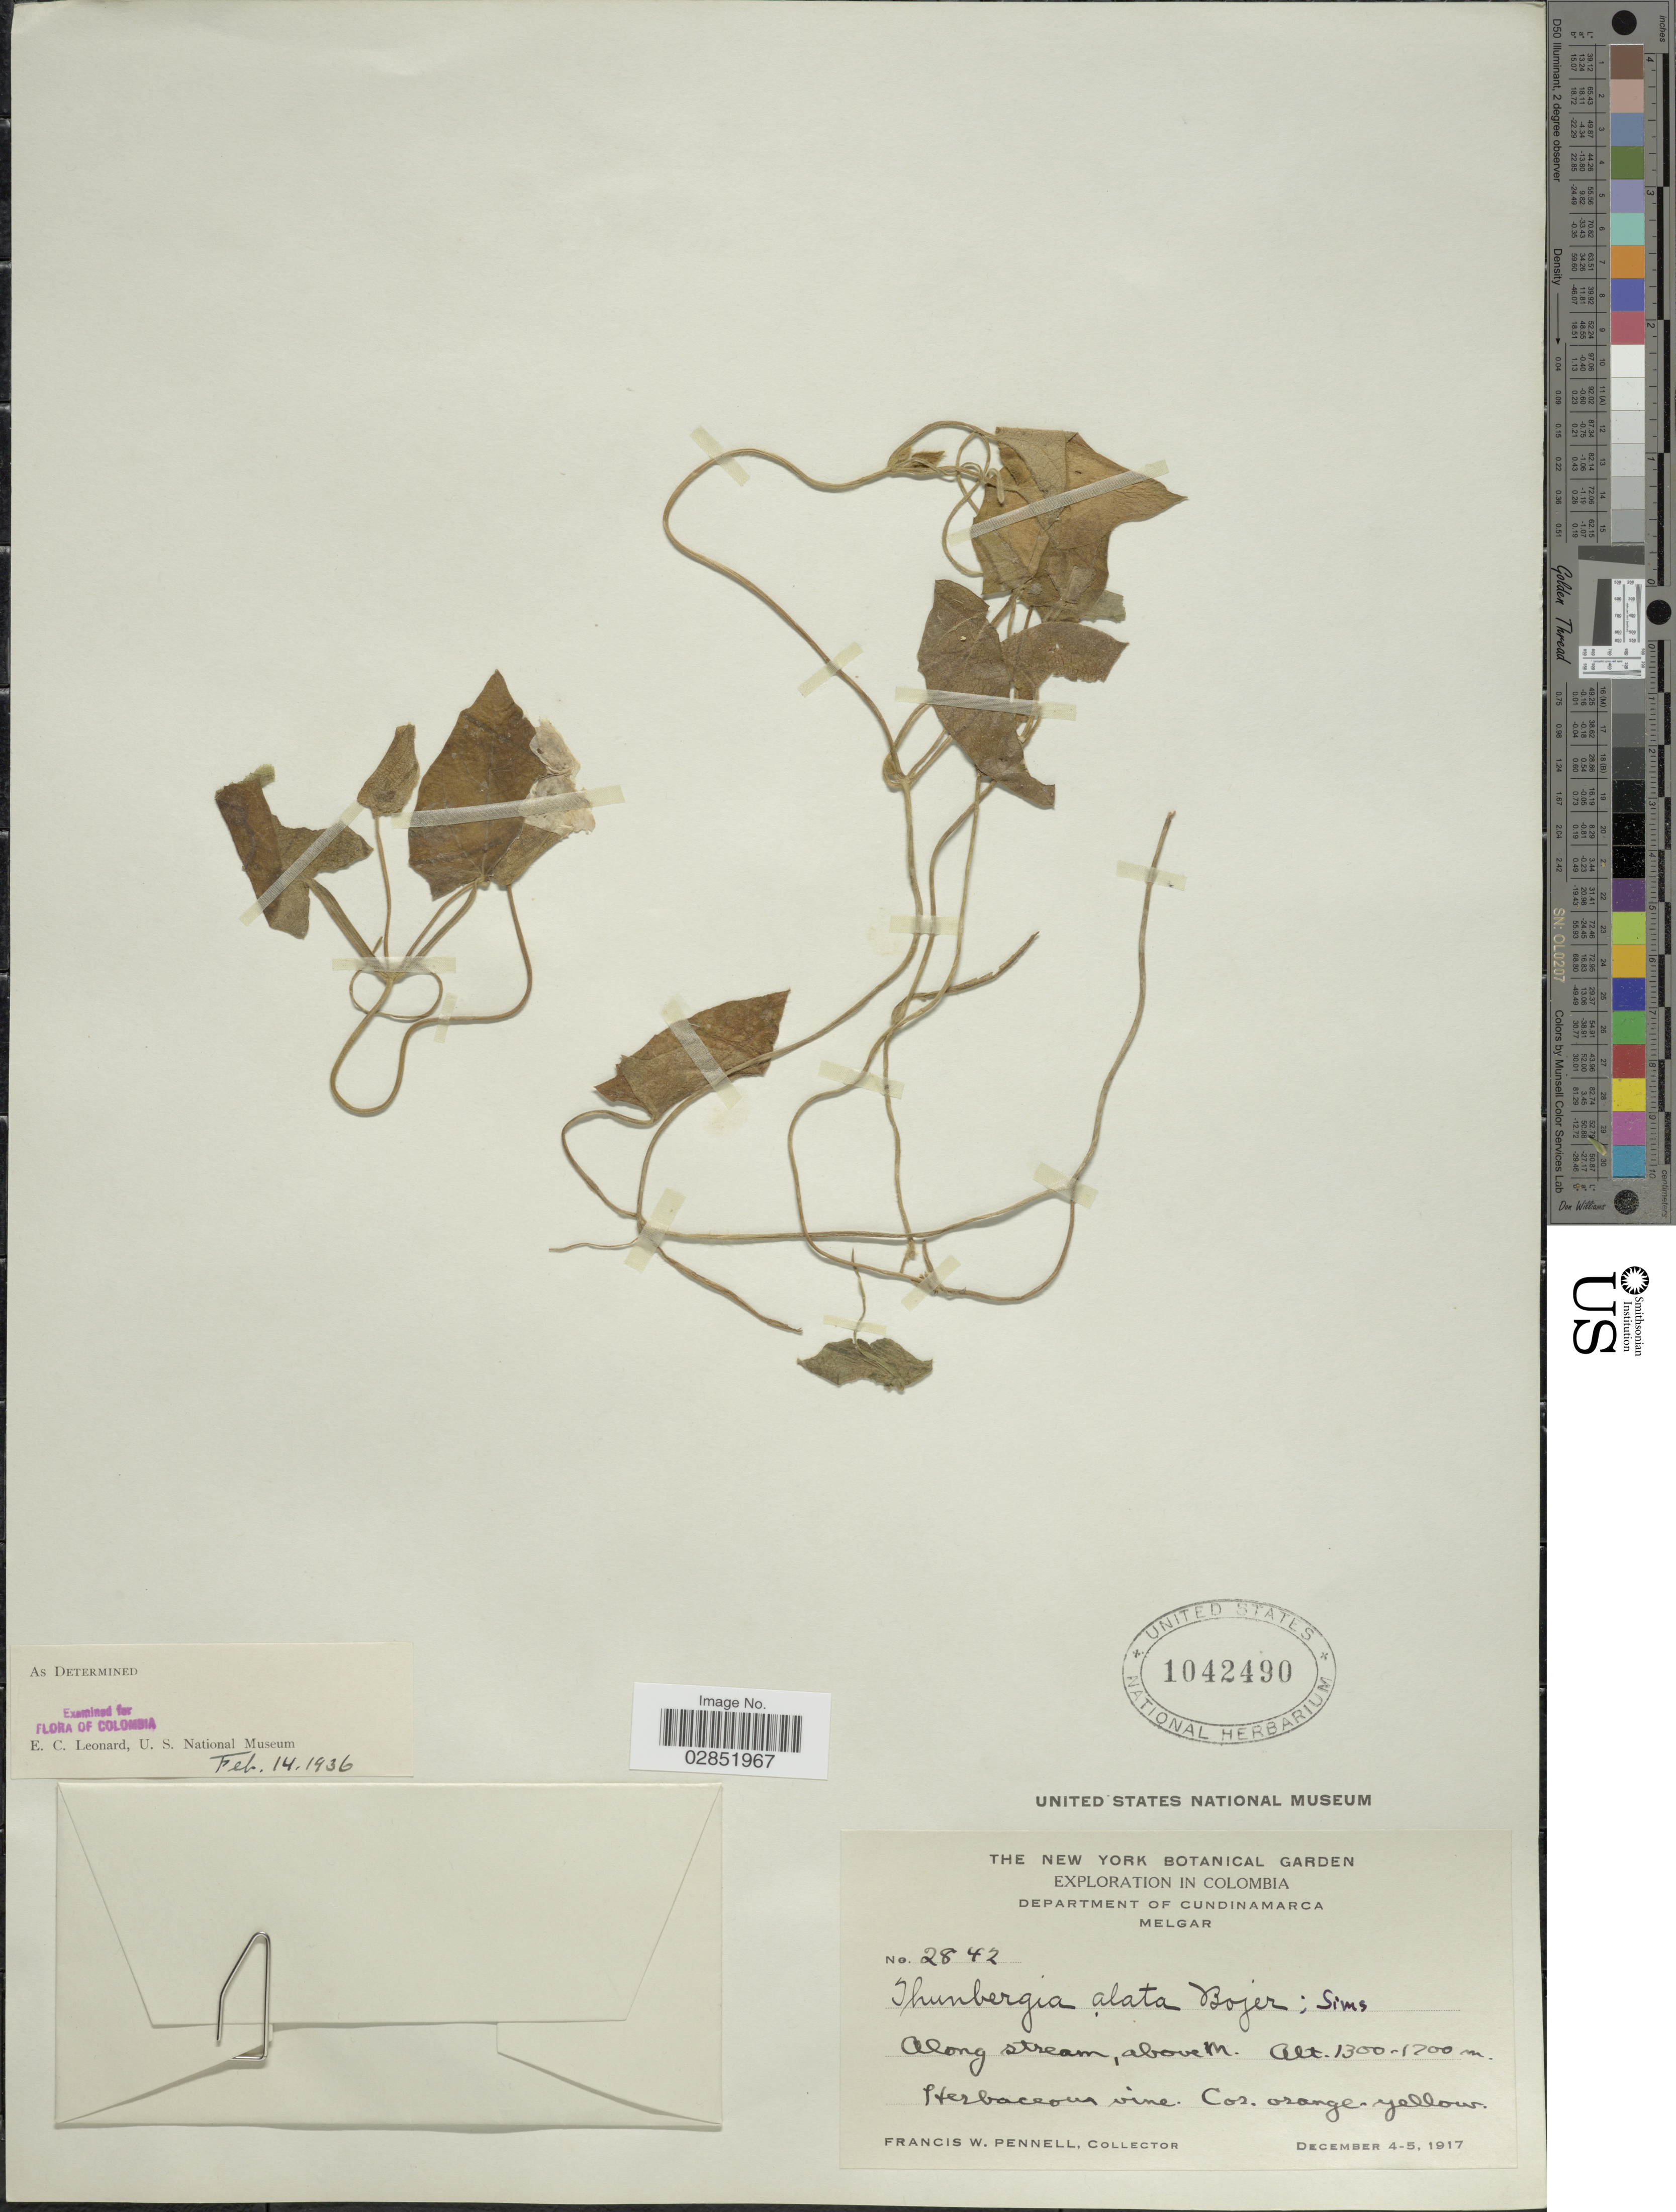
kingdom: Plantae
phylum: Tracheophyta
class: Magnoliopsida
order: Lamiales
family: Acanthaceae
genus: Thunbergia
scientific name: Thunbergia alata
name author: Bojer ex Sims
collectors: F. W. Pennell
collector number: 2842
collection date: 1917-12-04/1917-12-05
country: Colombia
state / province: Cundinamarca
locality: Department of Cundinamarca. Melgar.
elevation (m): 1300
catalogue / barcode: US 1042490